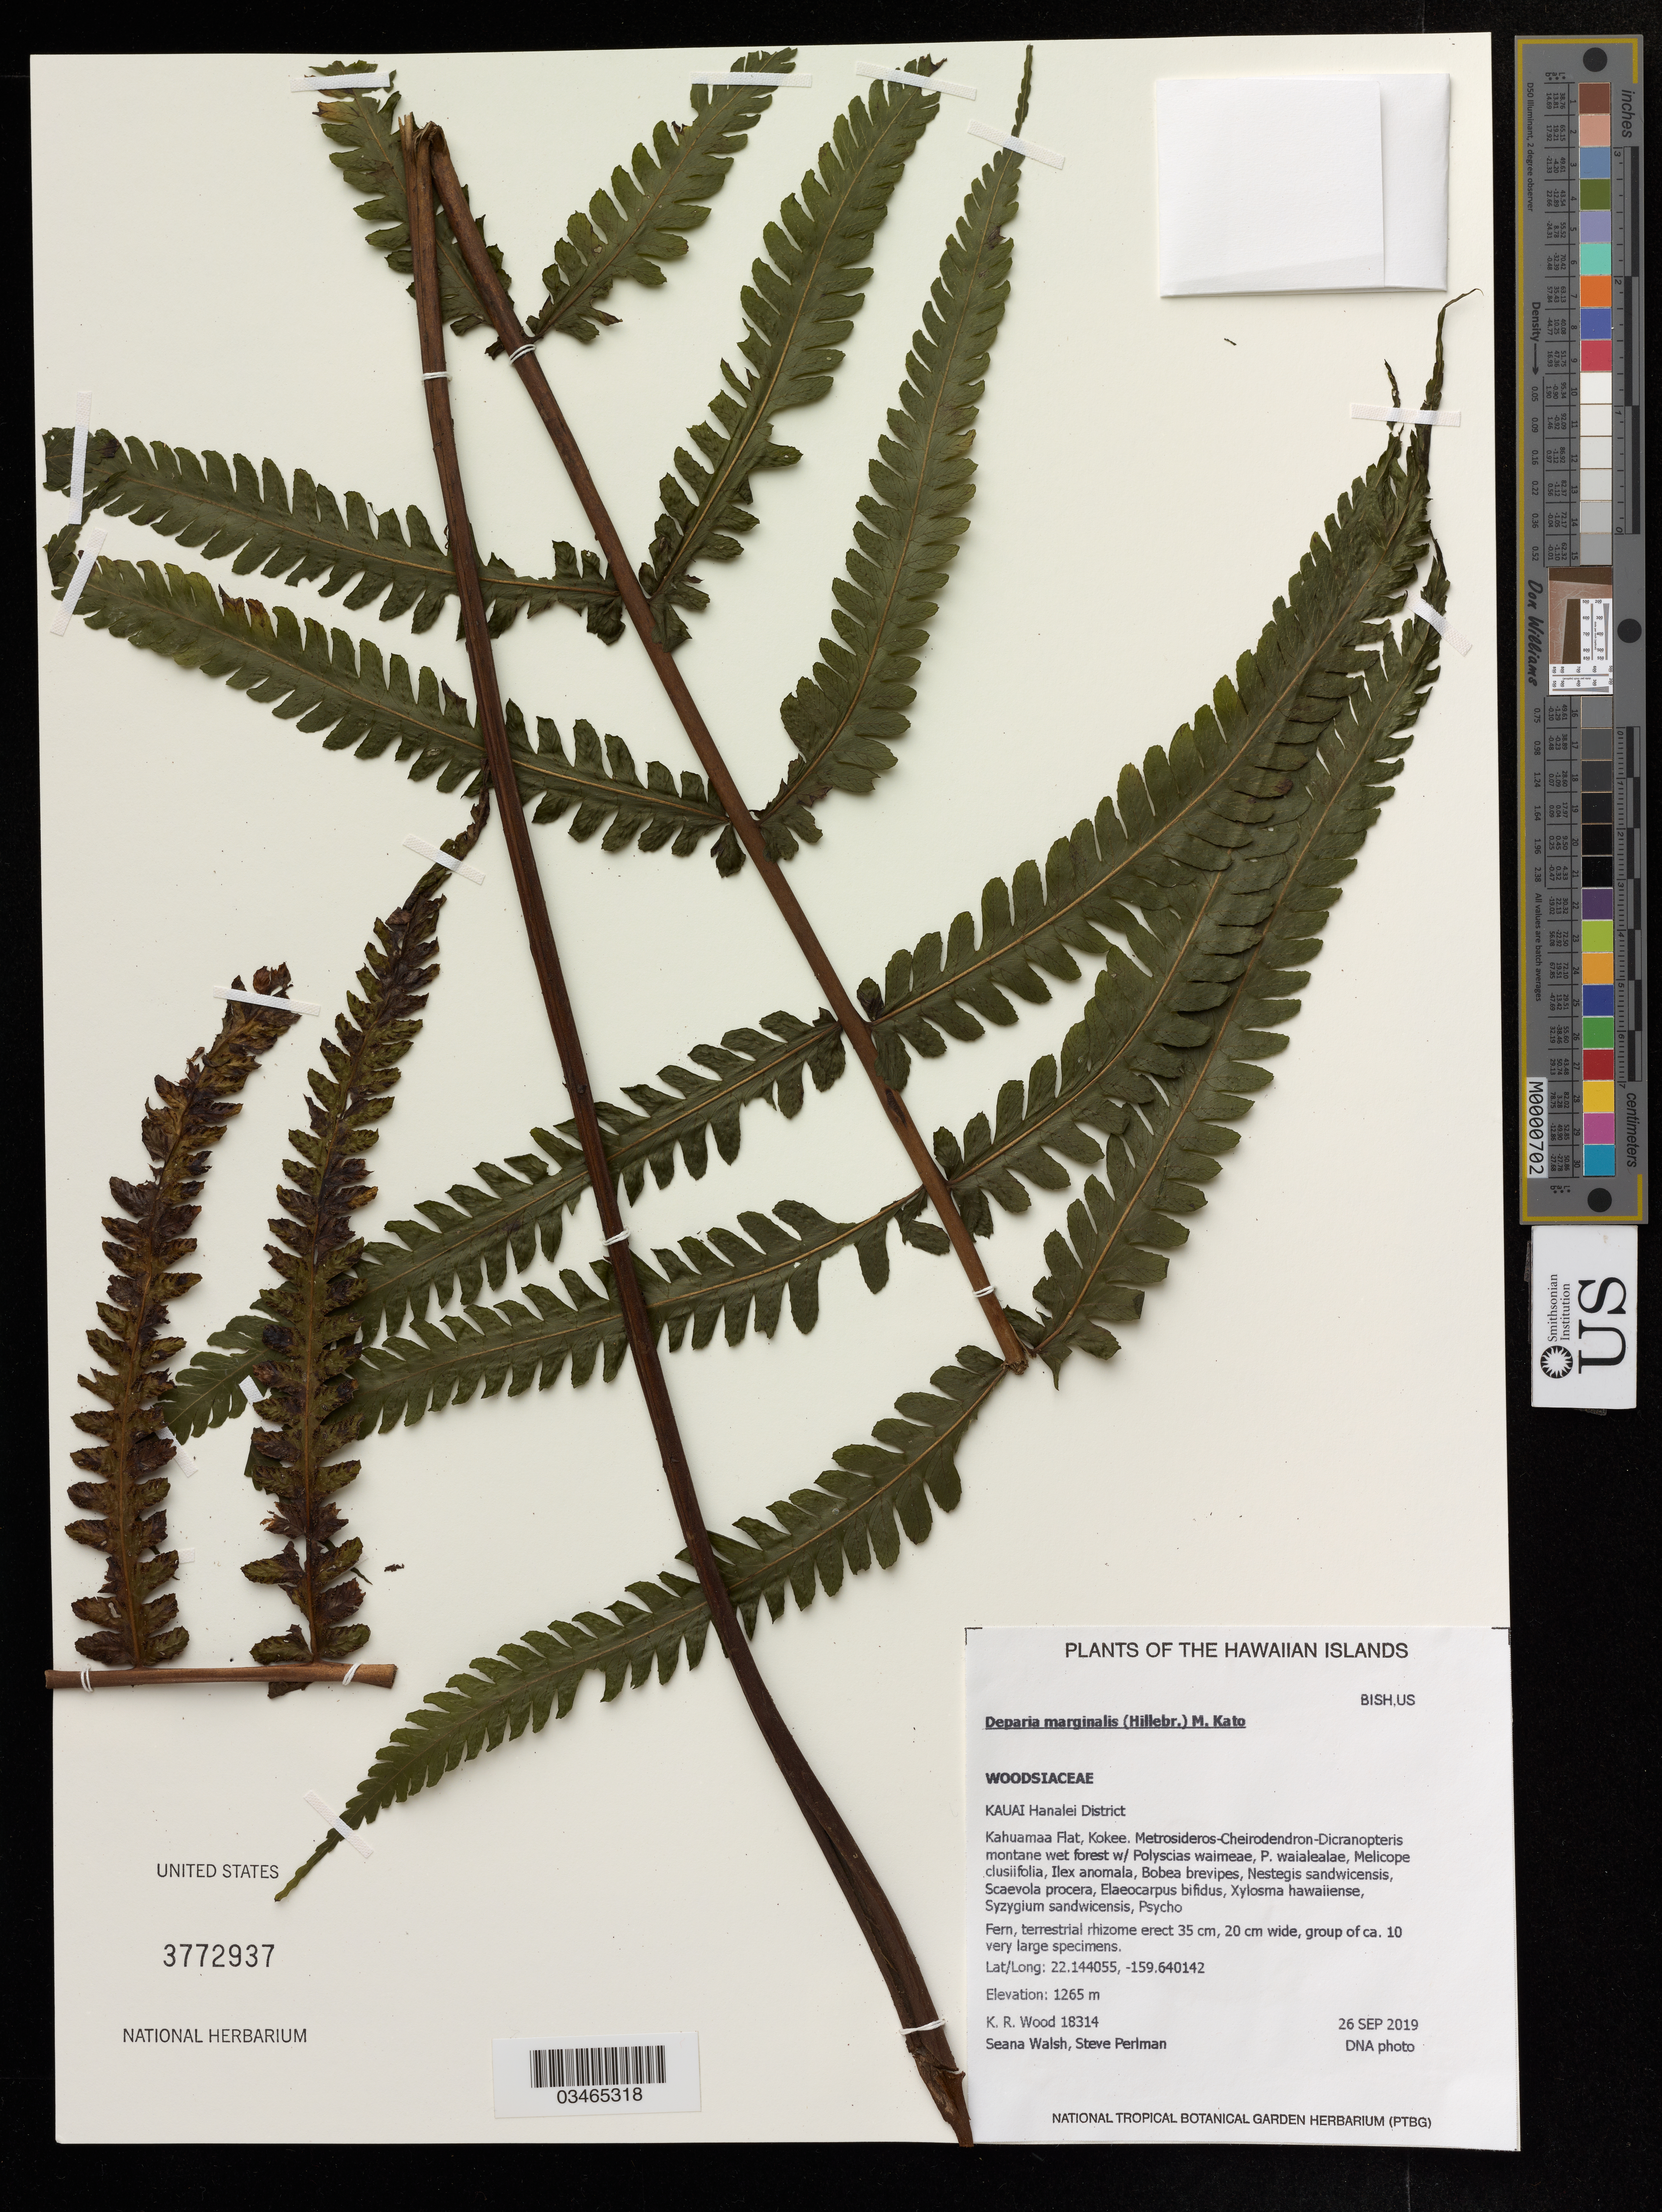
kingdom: Plantae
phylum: Tracheophyta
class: Polypodiopsida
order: Polypodiales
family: Athyriaceae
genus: Deparia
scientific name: Deparia marginalis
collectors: K. R. Wood, S. Walsh & S. Perlman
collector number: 18314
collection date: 2019-09-26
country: United States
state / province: Hawaii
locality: Kauai Hanalei District, Kahuamaa Flat, Kokee.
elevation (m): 1265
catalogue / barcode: US 3772937